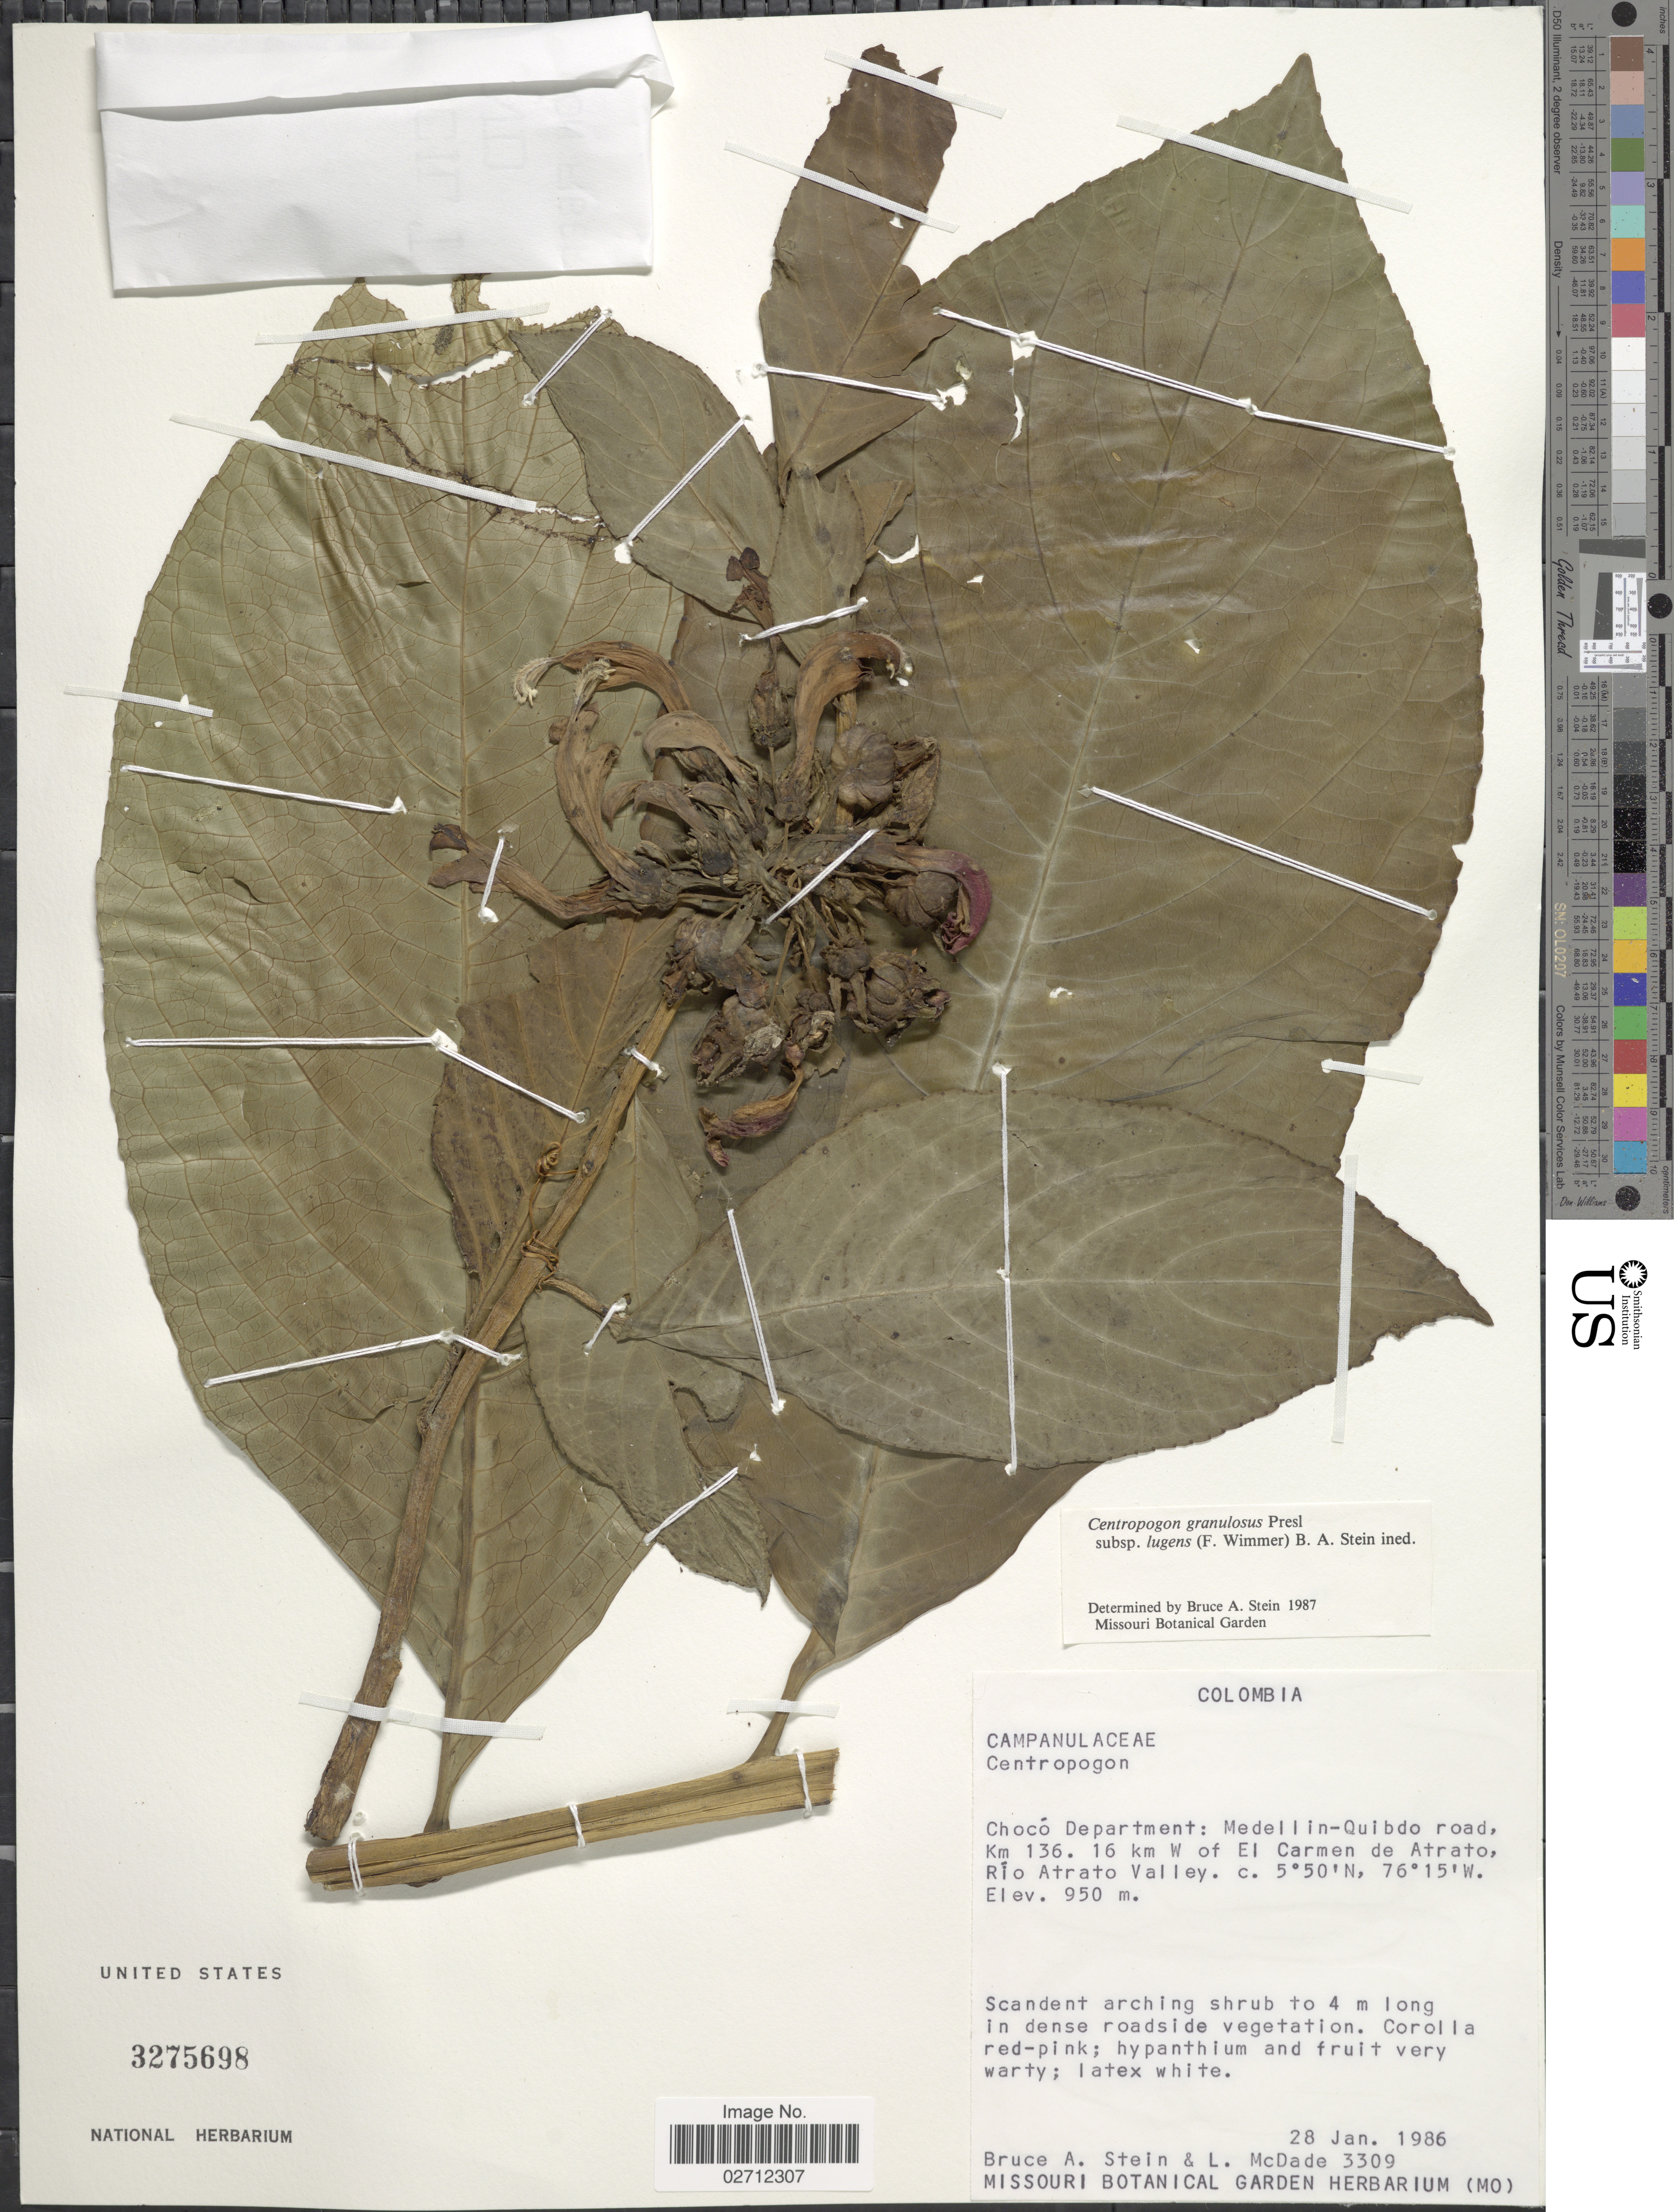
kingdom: Plantae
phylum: Tracheophyta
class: Magnoliopsida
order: Asterales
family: Campanulaceae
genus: Centropogon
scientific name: Centropogon granulosus subsp. lugens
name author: B.A. Stein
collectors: B. A. Stein & L. McDade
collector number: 3309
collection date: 1986-01-28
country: Colombia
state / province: Chocó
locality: Choco Department: Medellin-Quibdo road, Km 136. 16 km W of El Carmen de Atrato, Río Atrato Valley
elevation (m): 950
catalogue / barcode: US 3275698